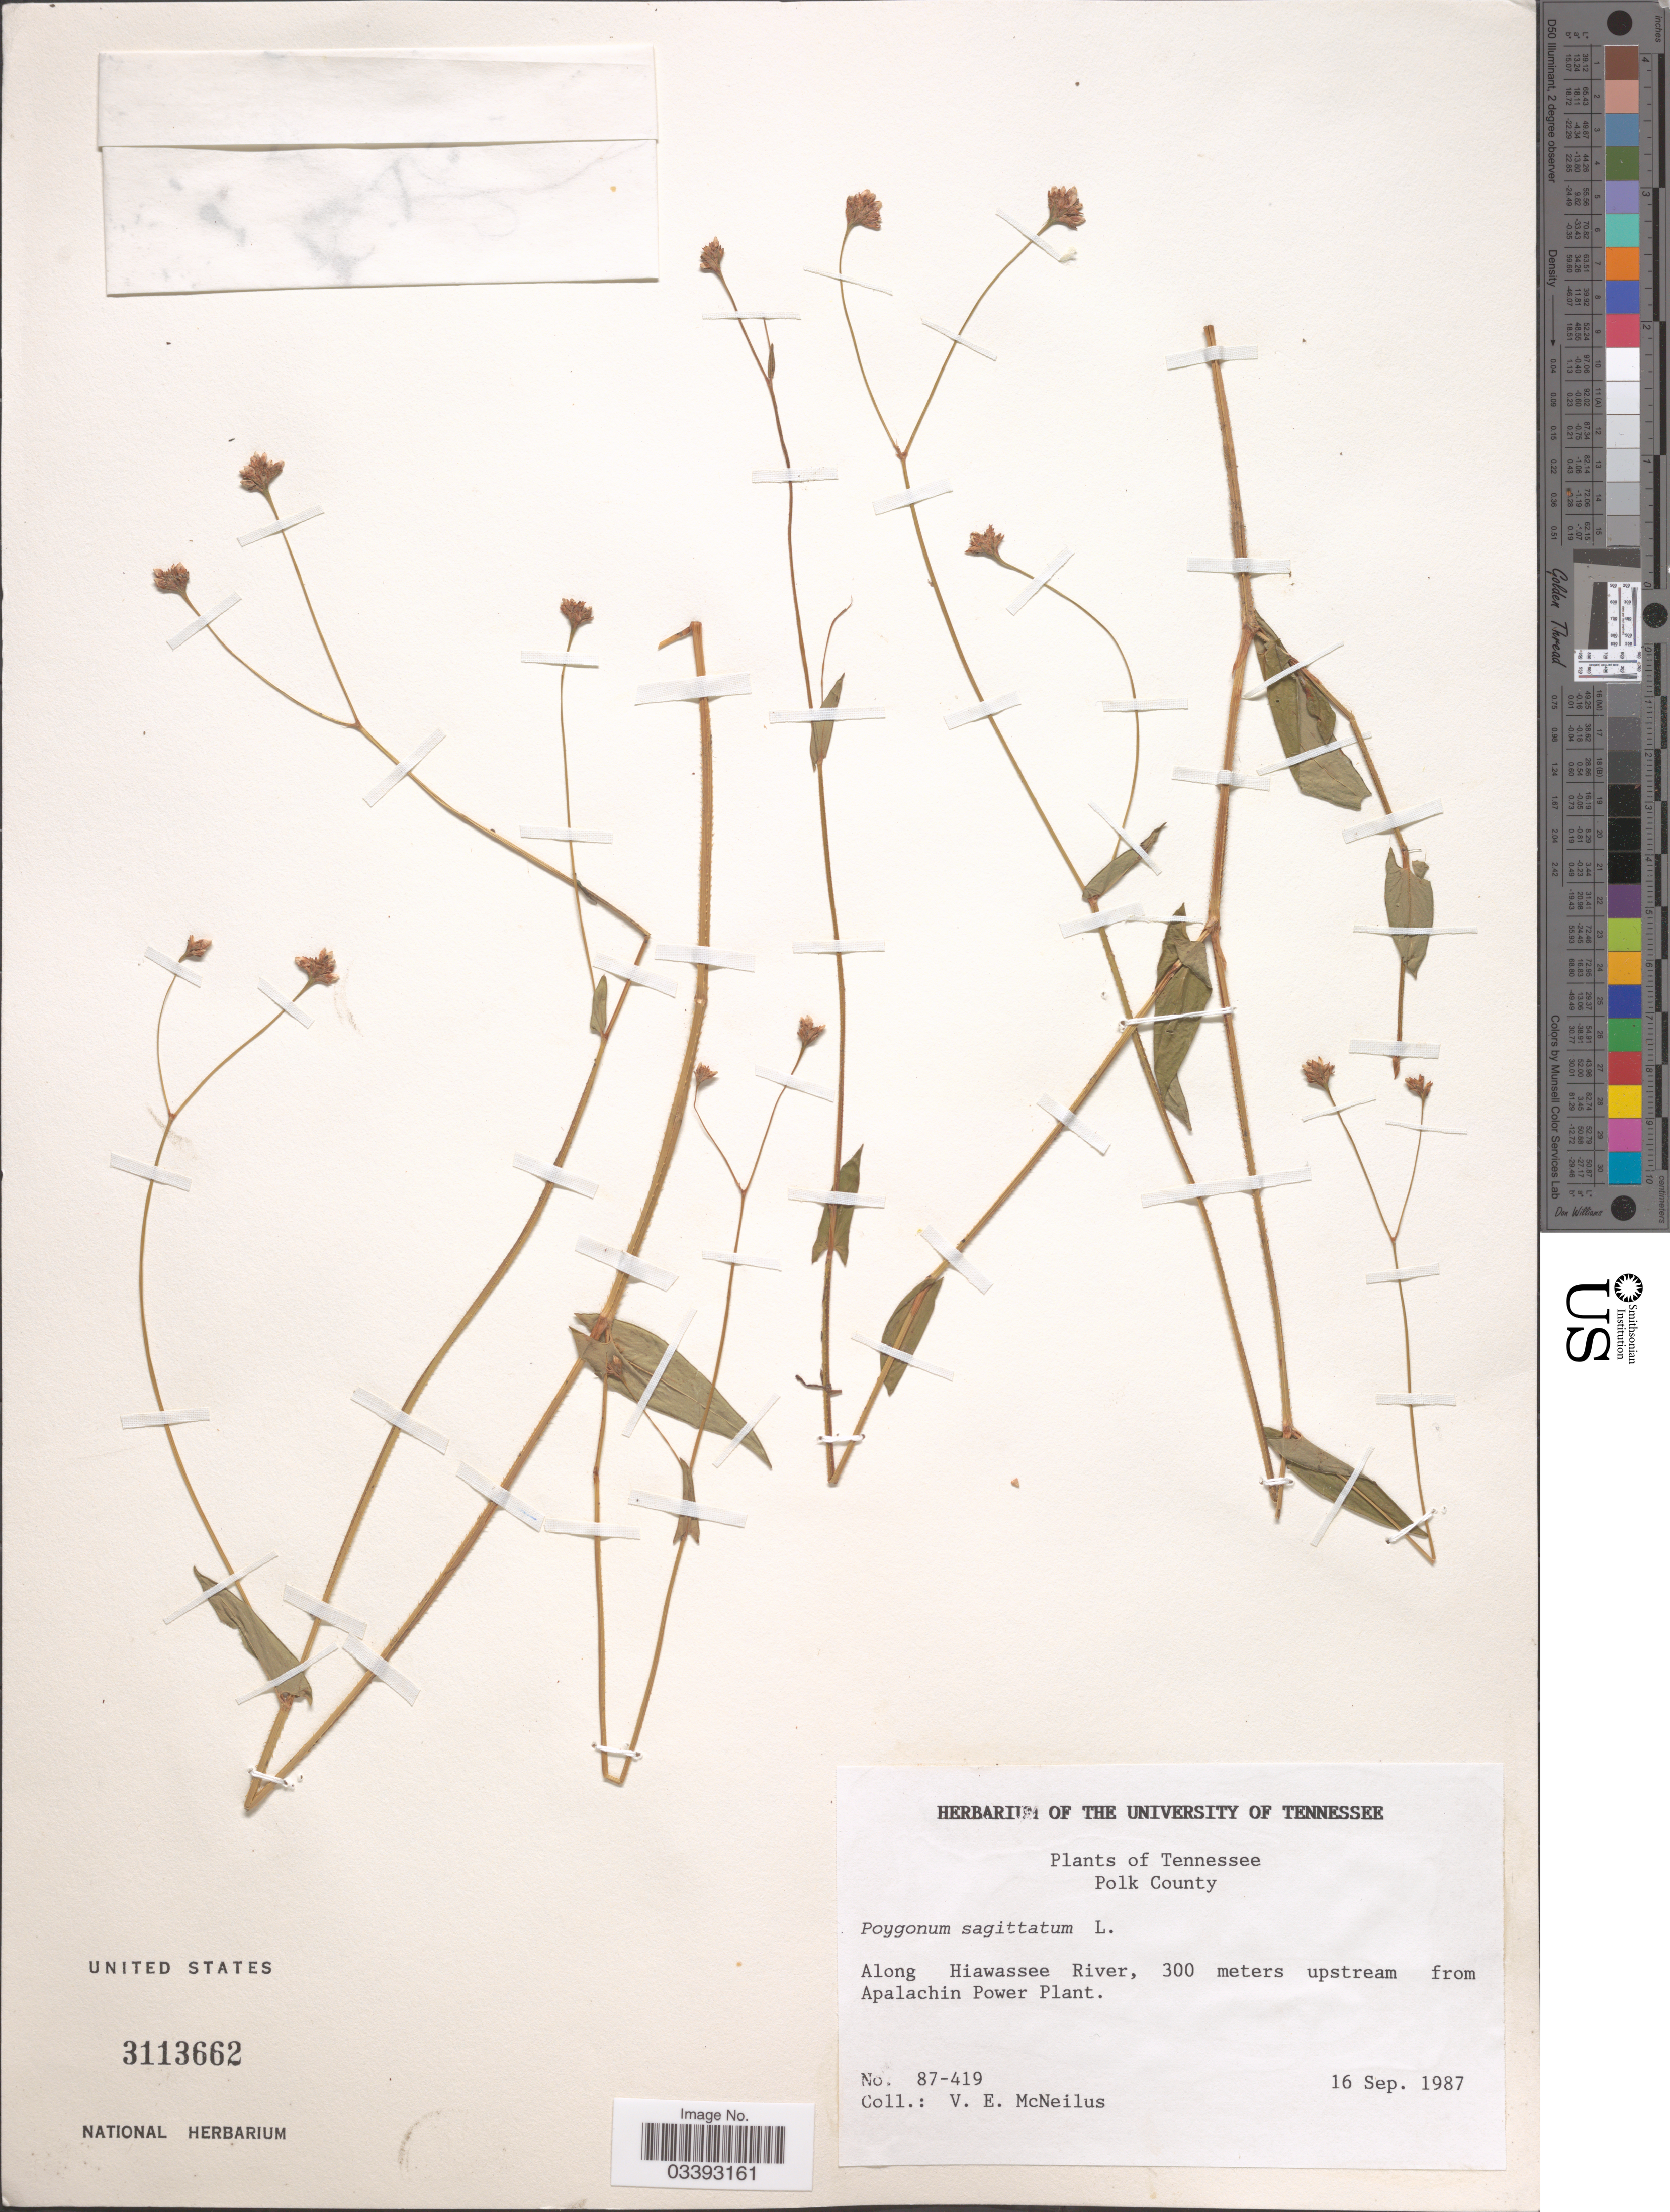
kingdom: Plantae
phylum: Tracheophyta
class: Magnoliopsida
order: Caryophyllales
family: Polygonaceae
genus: Persicaria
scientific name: Persicaria sagittata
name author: (L.) H. Gross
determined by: Atha, D. E.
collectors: V. Mcneilus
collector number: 84-419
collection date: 1987-09-16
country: United States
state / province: Tennessee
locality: Polk County. Along Hiawassee River, 300 meters upstream from Apalachin Power Plant.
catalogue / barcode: US 3113662